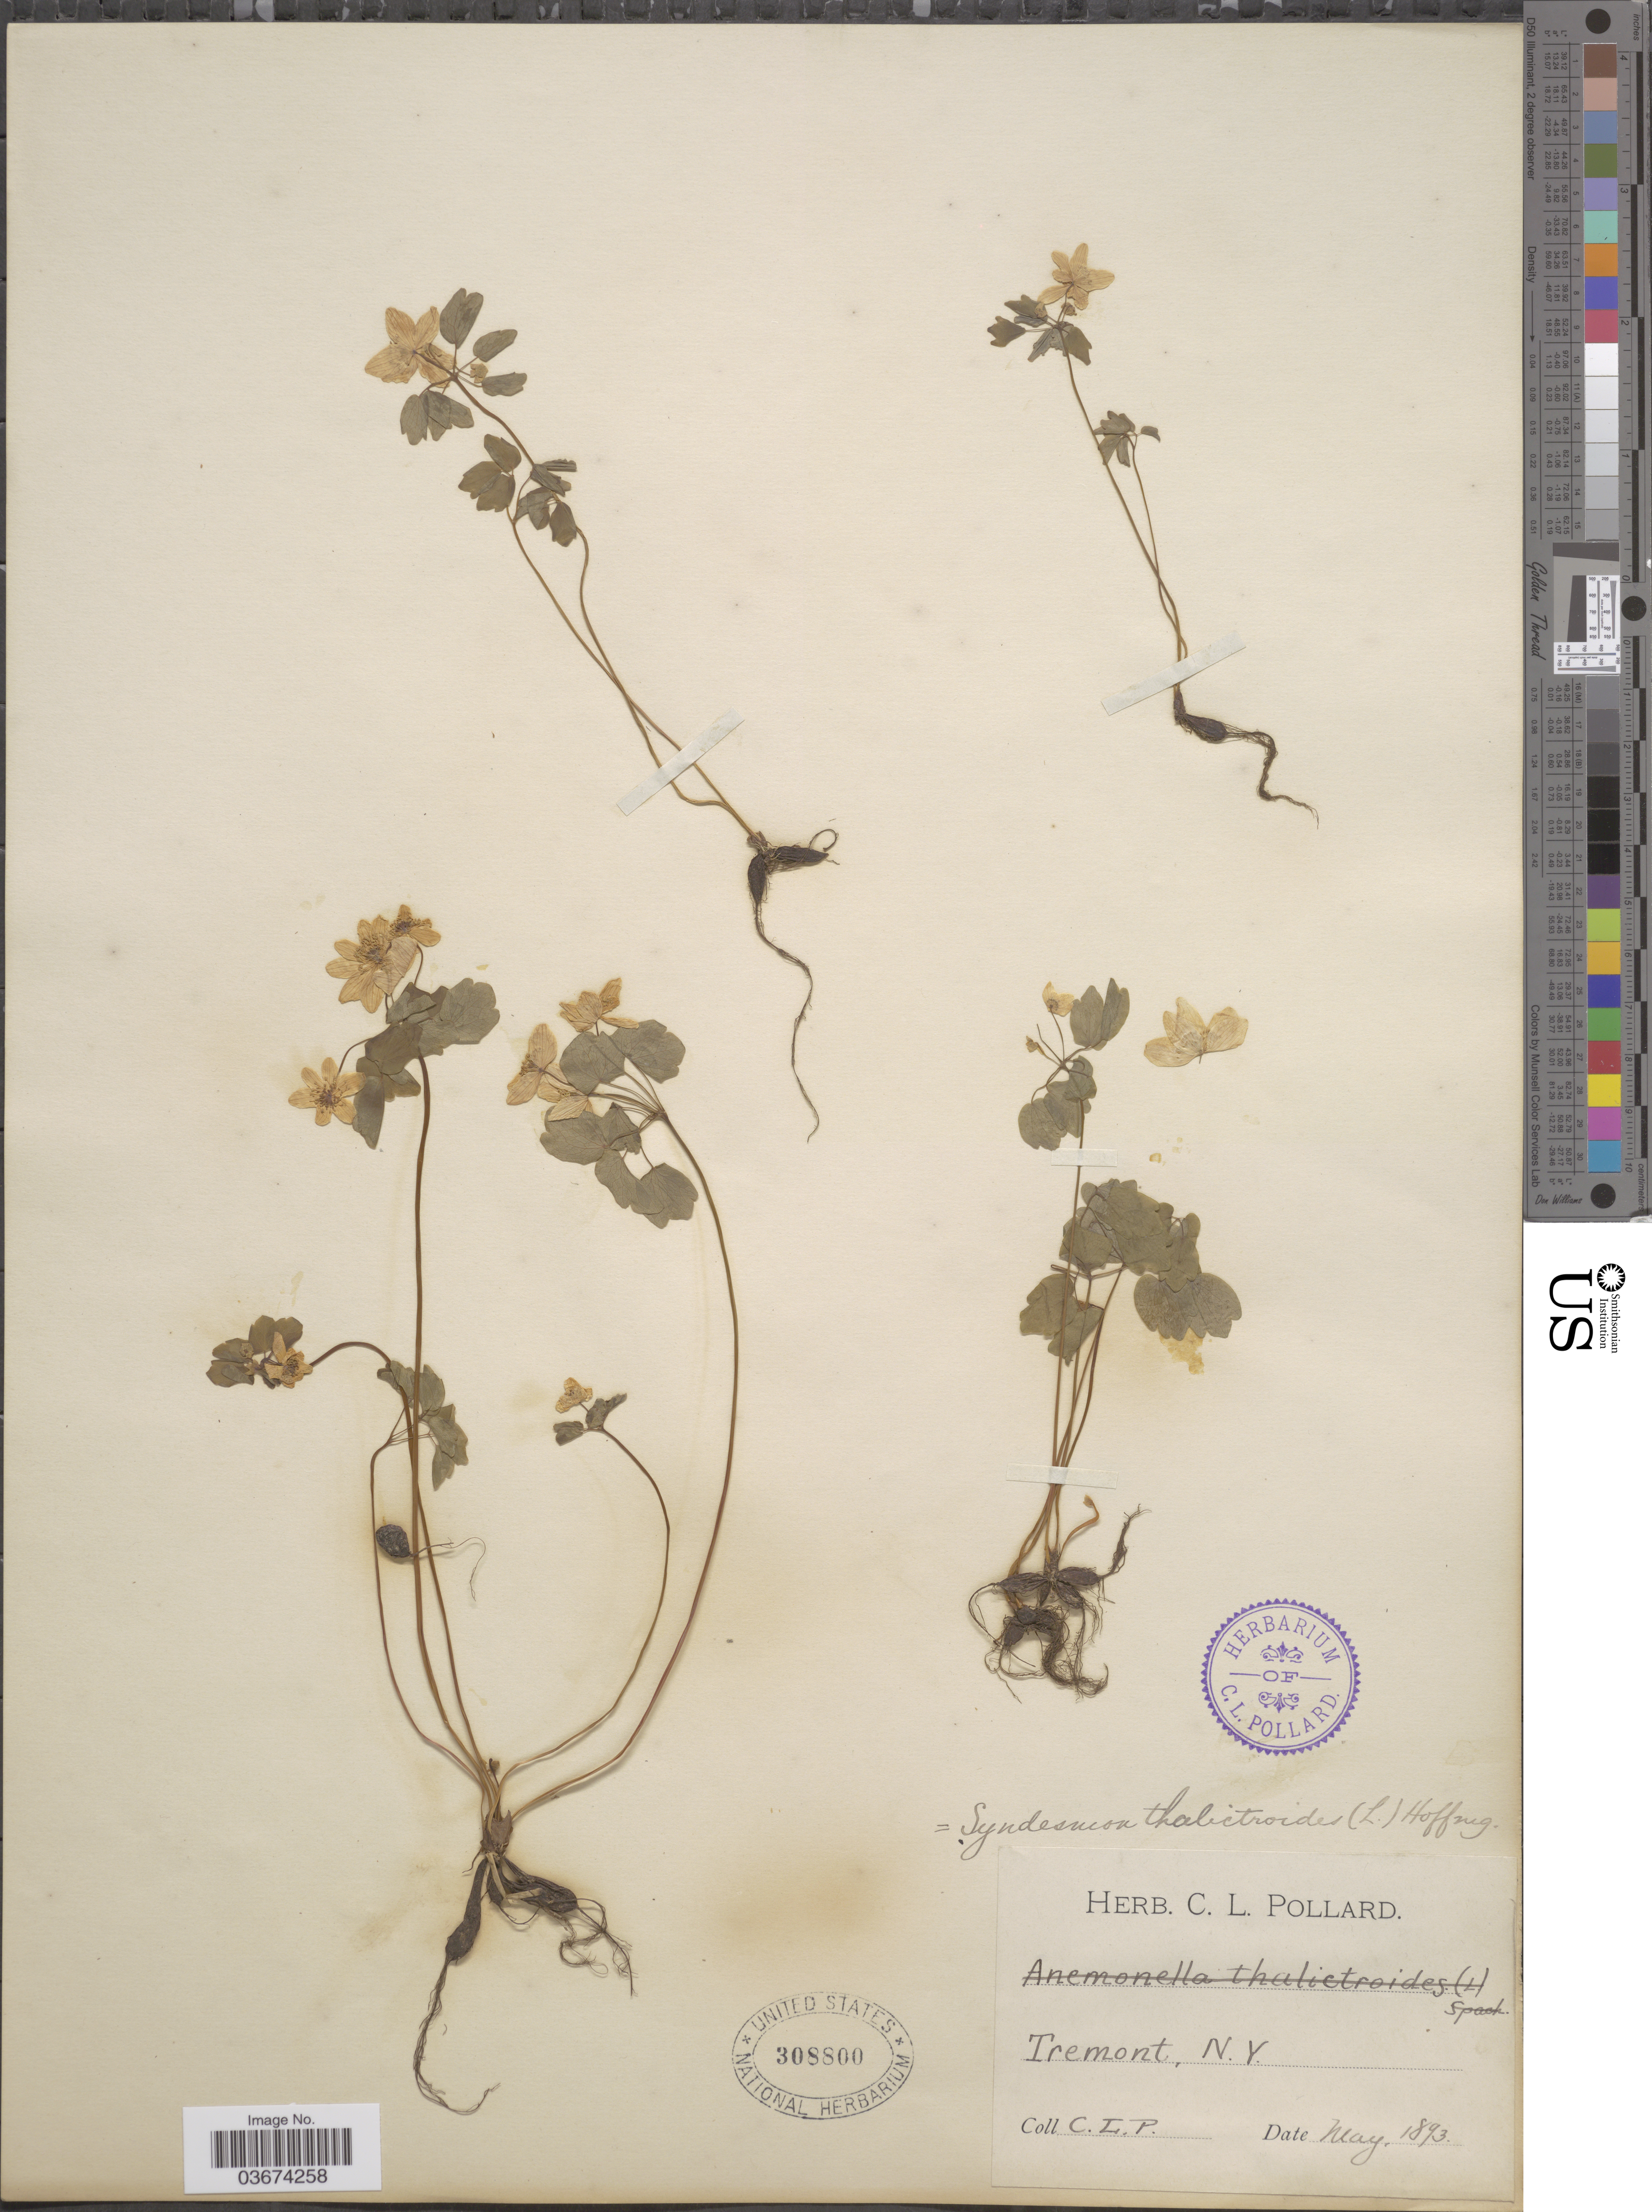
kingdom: Plantae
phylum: Tracheophyta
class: Magnoliopsida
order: Ranunculales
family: Ranunculaceae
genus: Thalictrum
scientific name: Thalictrum thalictroides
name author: (L.) A.J. Eames & B. Boivin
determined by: Strong, M. T., (US), Smithsonian Institution - National Museum of Natural History (UNITED STATES)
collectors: C. L. Pollard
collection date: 1893-05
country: United States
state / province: New York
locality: Tremont.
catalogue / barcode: US 308800